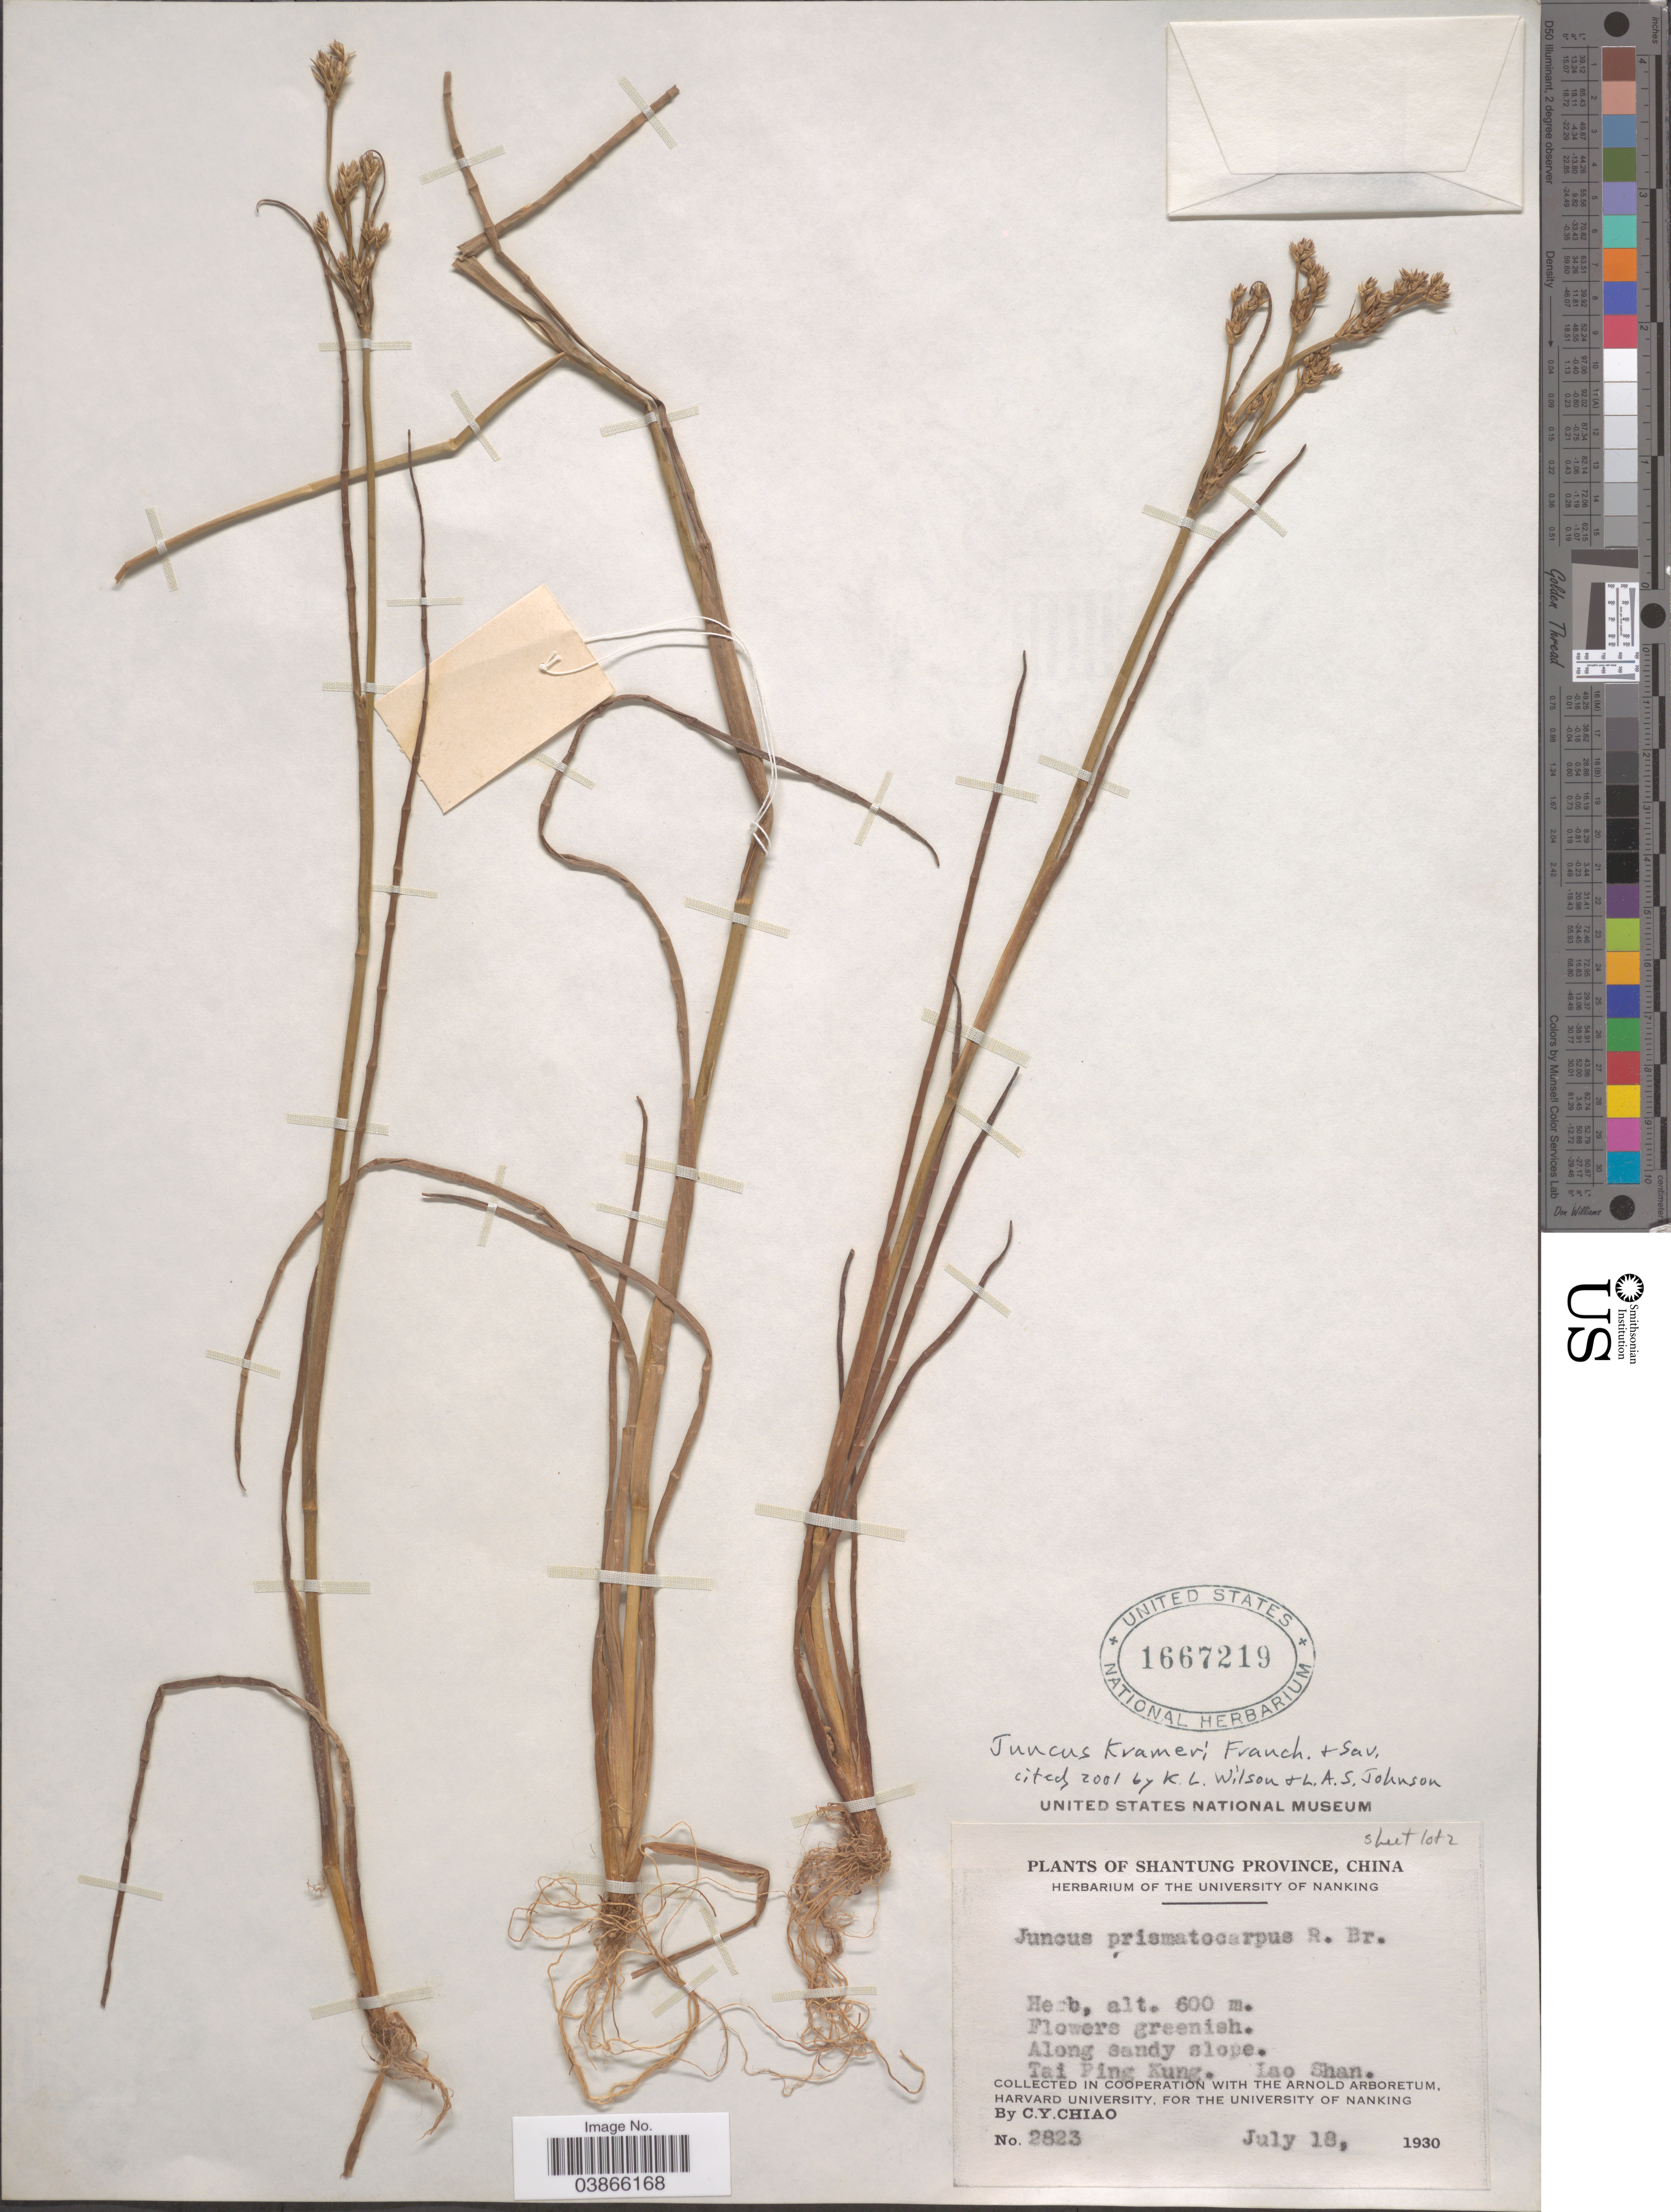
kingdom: Plantae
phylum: Tracheophyta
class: Liliopsida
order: Poales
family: Juncaceae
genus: Juncus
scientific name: Juncus krameri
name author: Franch. & Sav.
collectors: C. Y. Chiao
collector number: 2823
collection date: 1930-07-18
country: China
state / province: Shandong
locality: Shantung Province. Tai Ping Kung. Lao Shan.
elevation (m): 600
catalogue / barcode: US 1667219